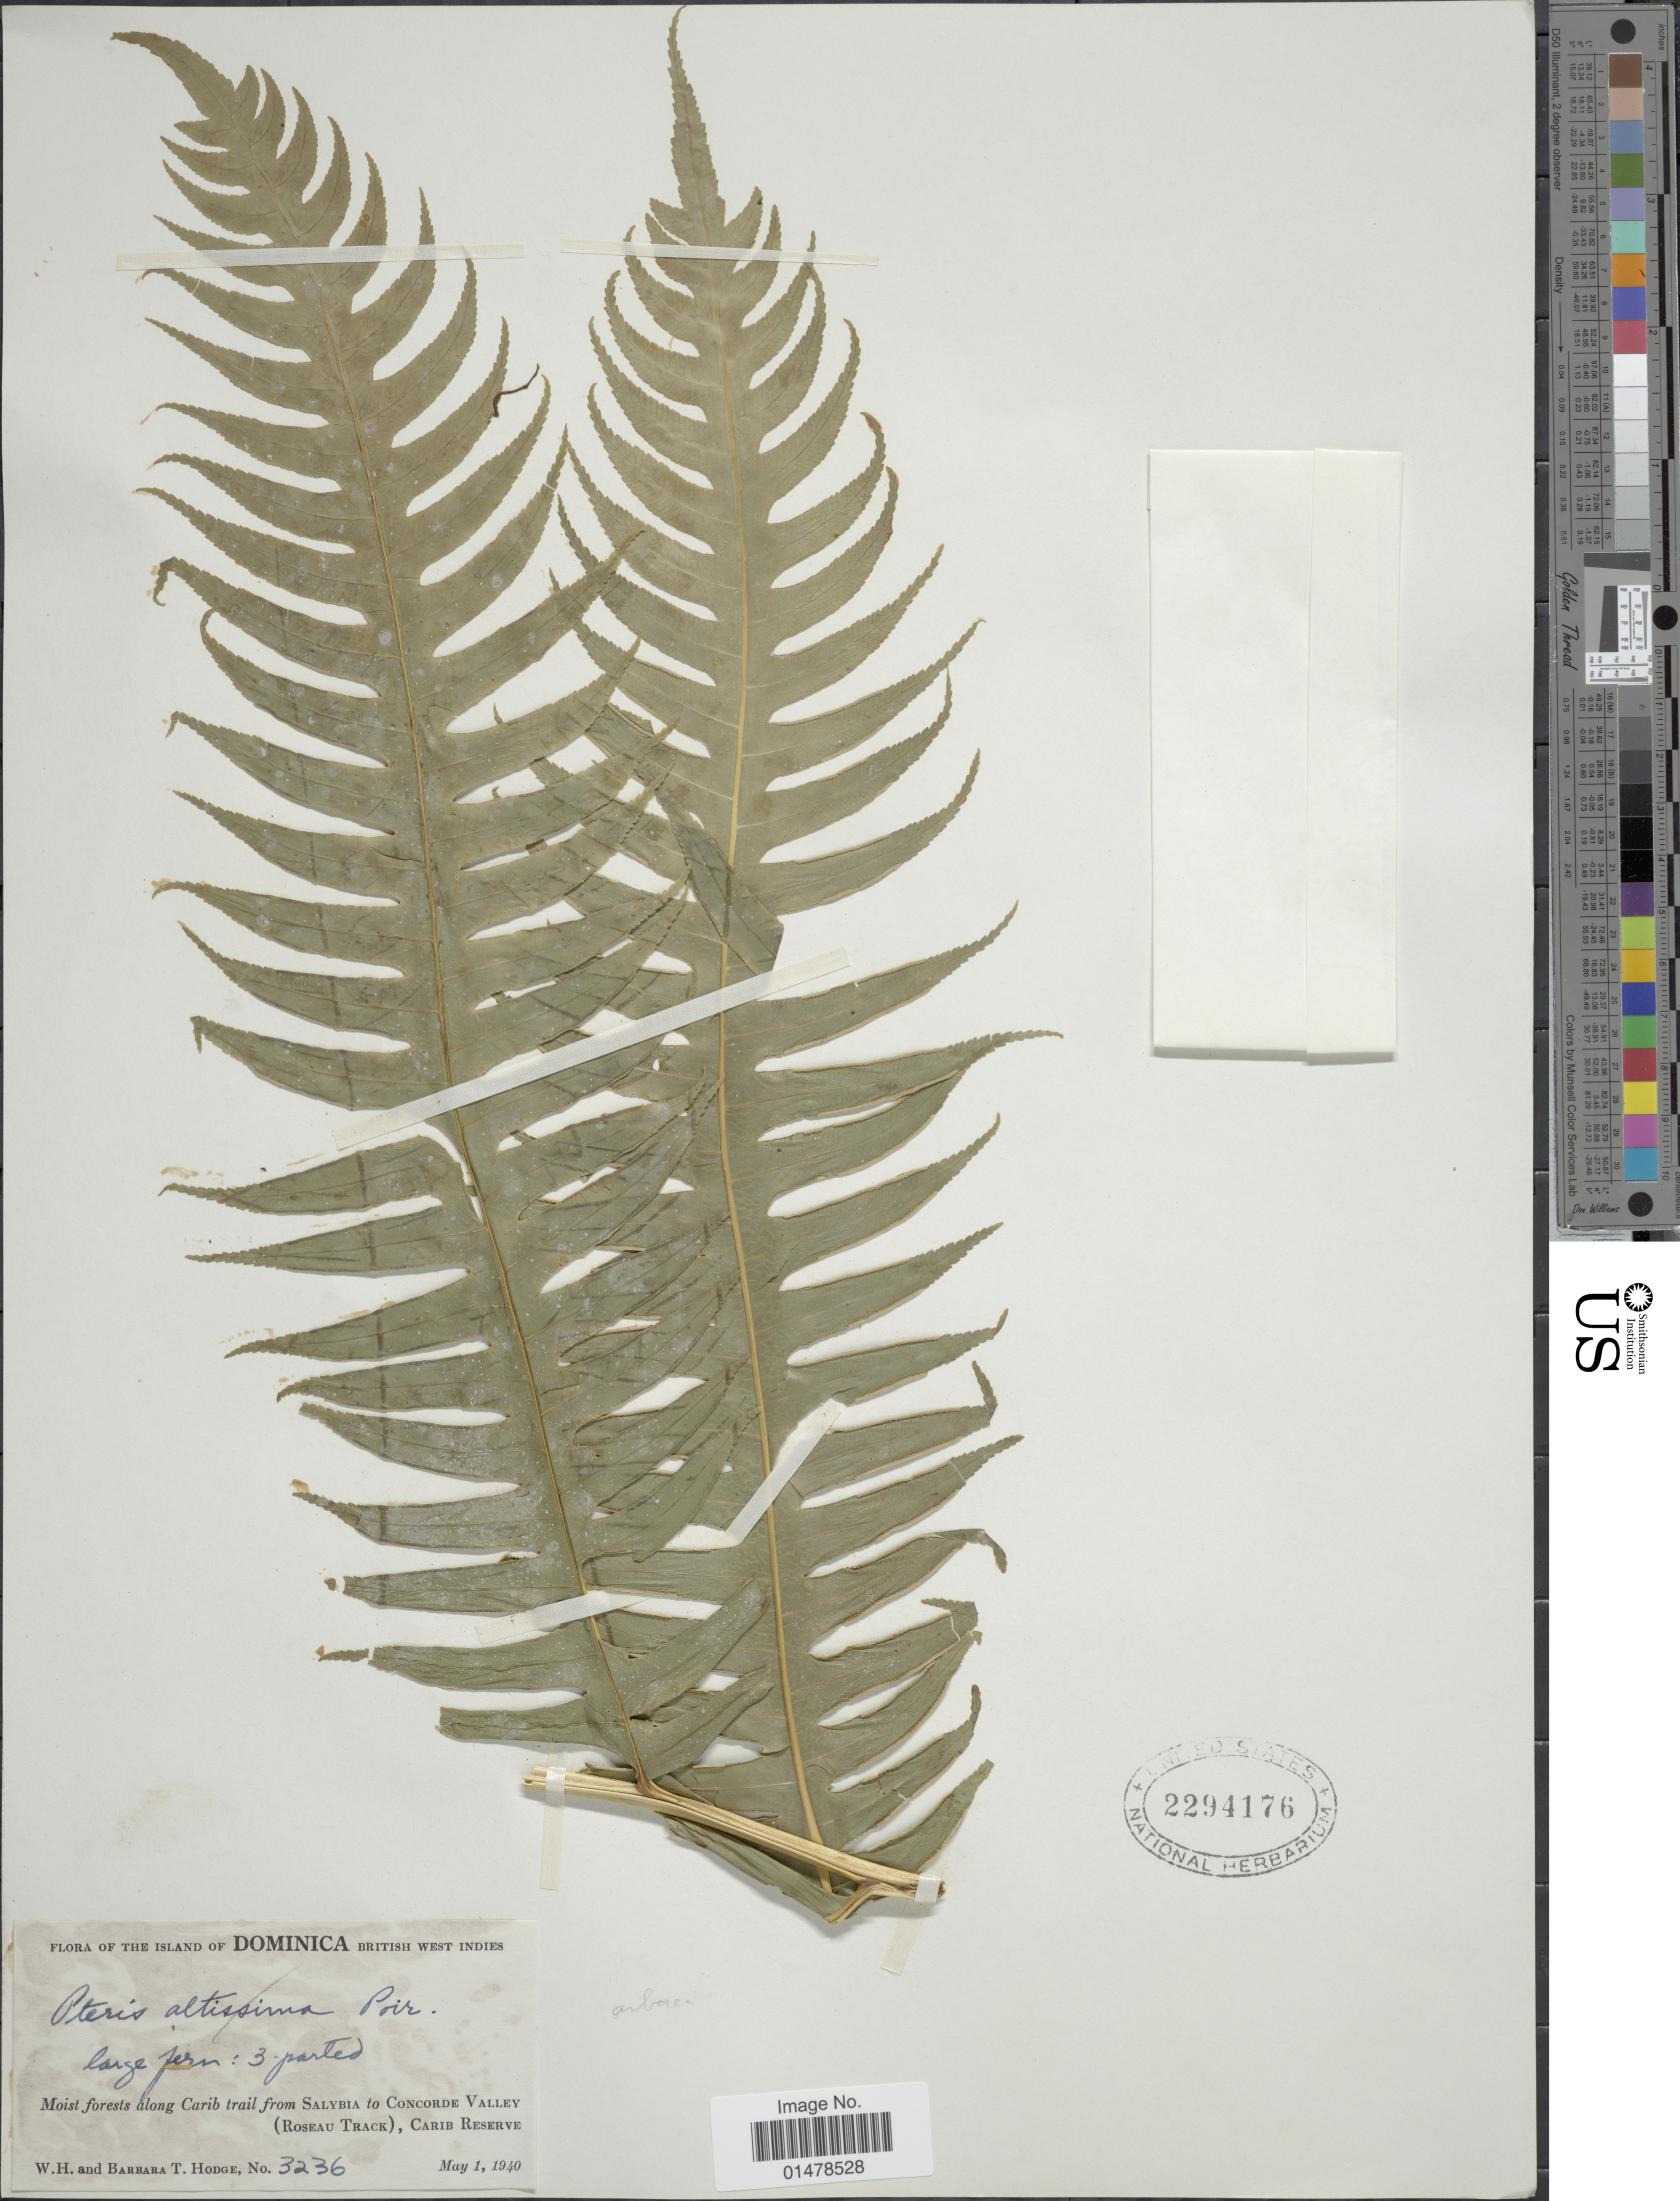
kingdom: Plantae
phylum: Tracheophyta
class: Polypodiopsida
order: Polypodiales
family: Pteridaceae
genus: Pteris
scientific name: Pteris arborea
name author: L.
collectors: W. Hodge & B. Hodge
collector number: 3236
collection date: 1940-05-01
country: Dominica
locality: The Island of Dominica British West Indies, Moist forest along Carib trail from Salybia to Concorde Valley (Roaseau Track), Carib Reserve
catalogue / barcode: US 2294176